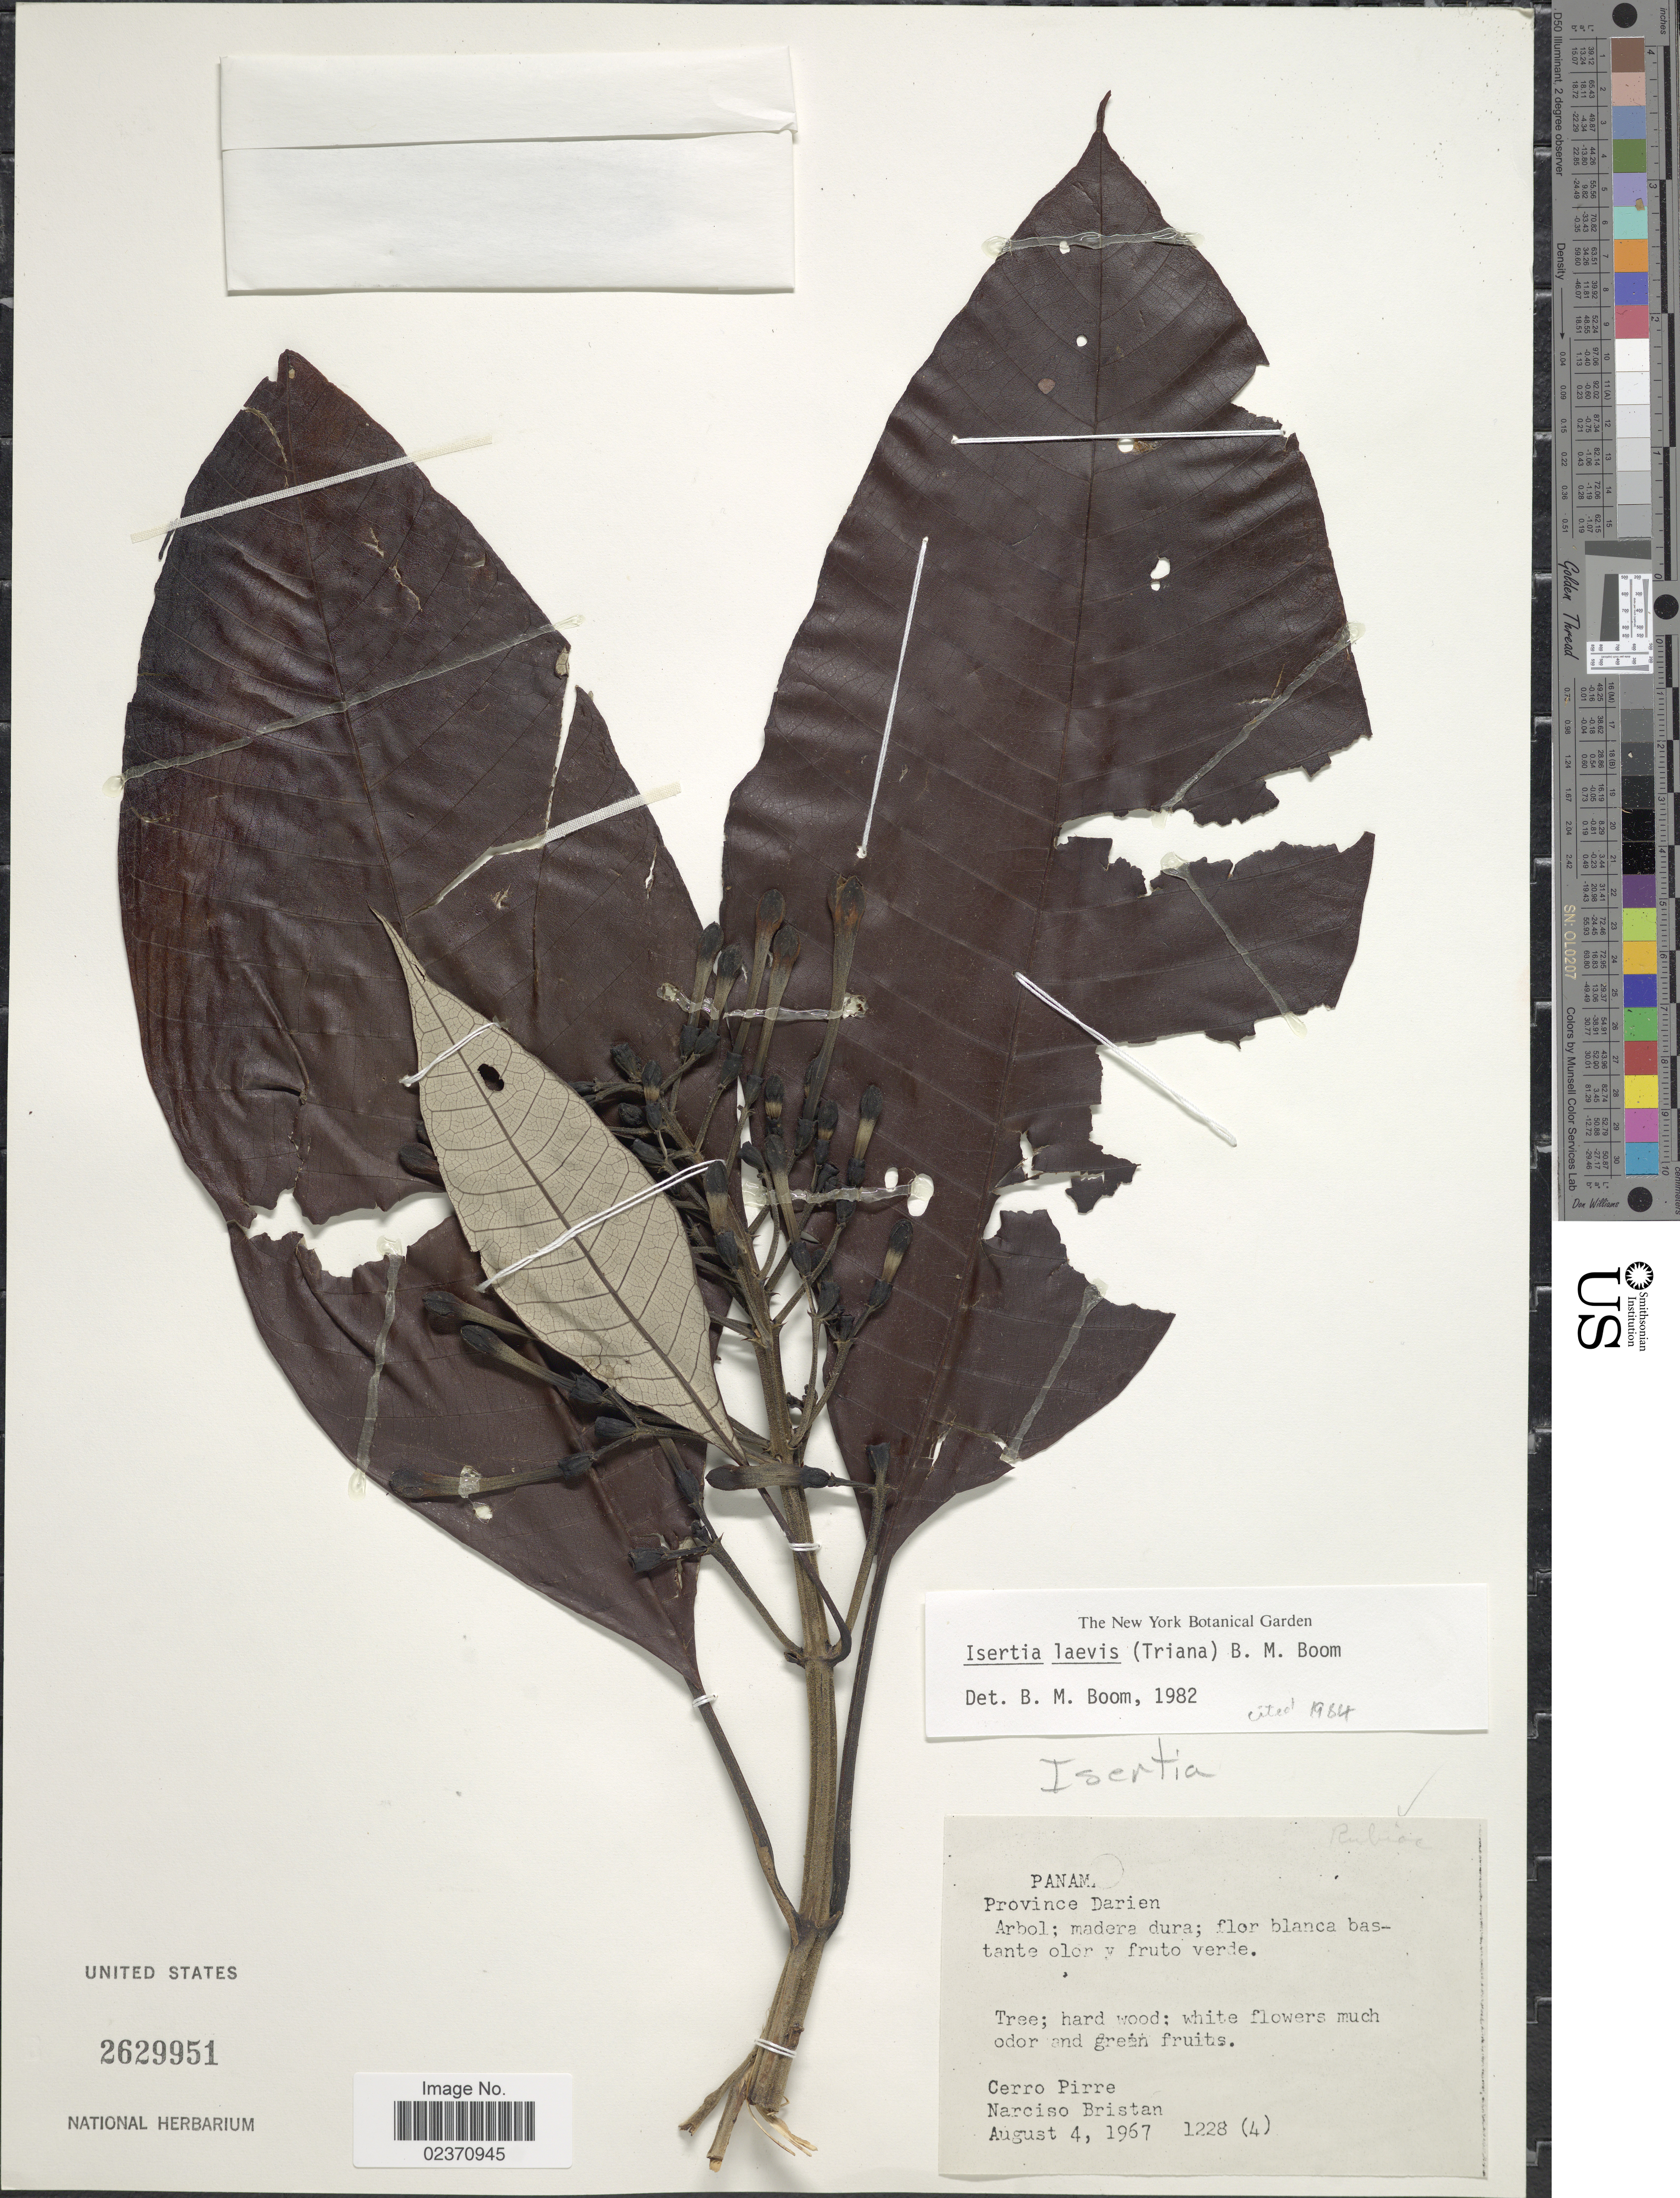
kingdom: Plantae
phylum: Tracheophyta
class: Magnoliopsida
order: Gentianales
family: Rubiaceae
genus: Isertia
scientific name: Isertia laevis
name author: (Triana) B.M. Boom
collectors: N. Bristan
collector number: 1228 (4)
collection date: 1967-08-04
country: Panama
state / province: Darién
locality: Cerro Pirre.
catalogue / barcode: US 2629951